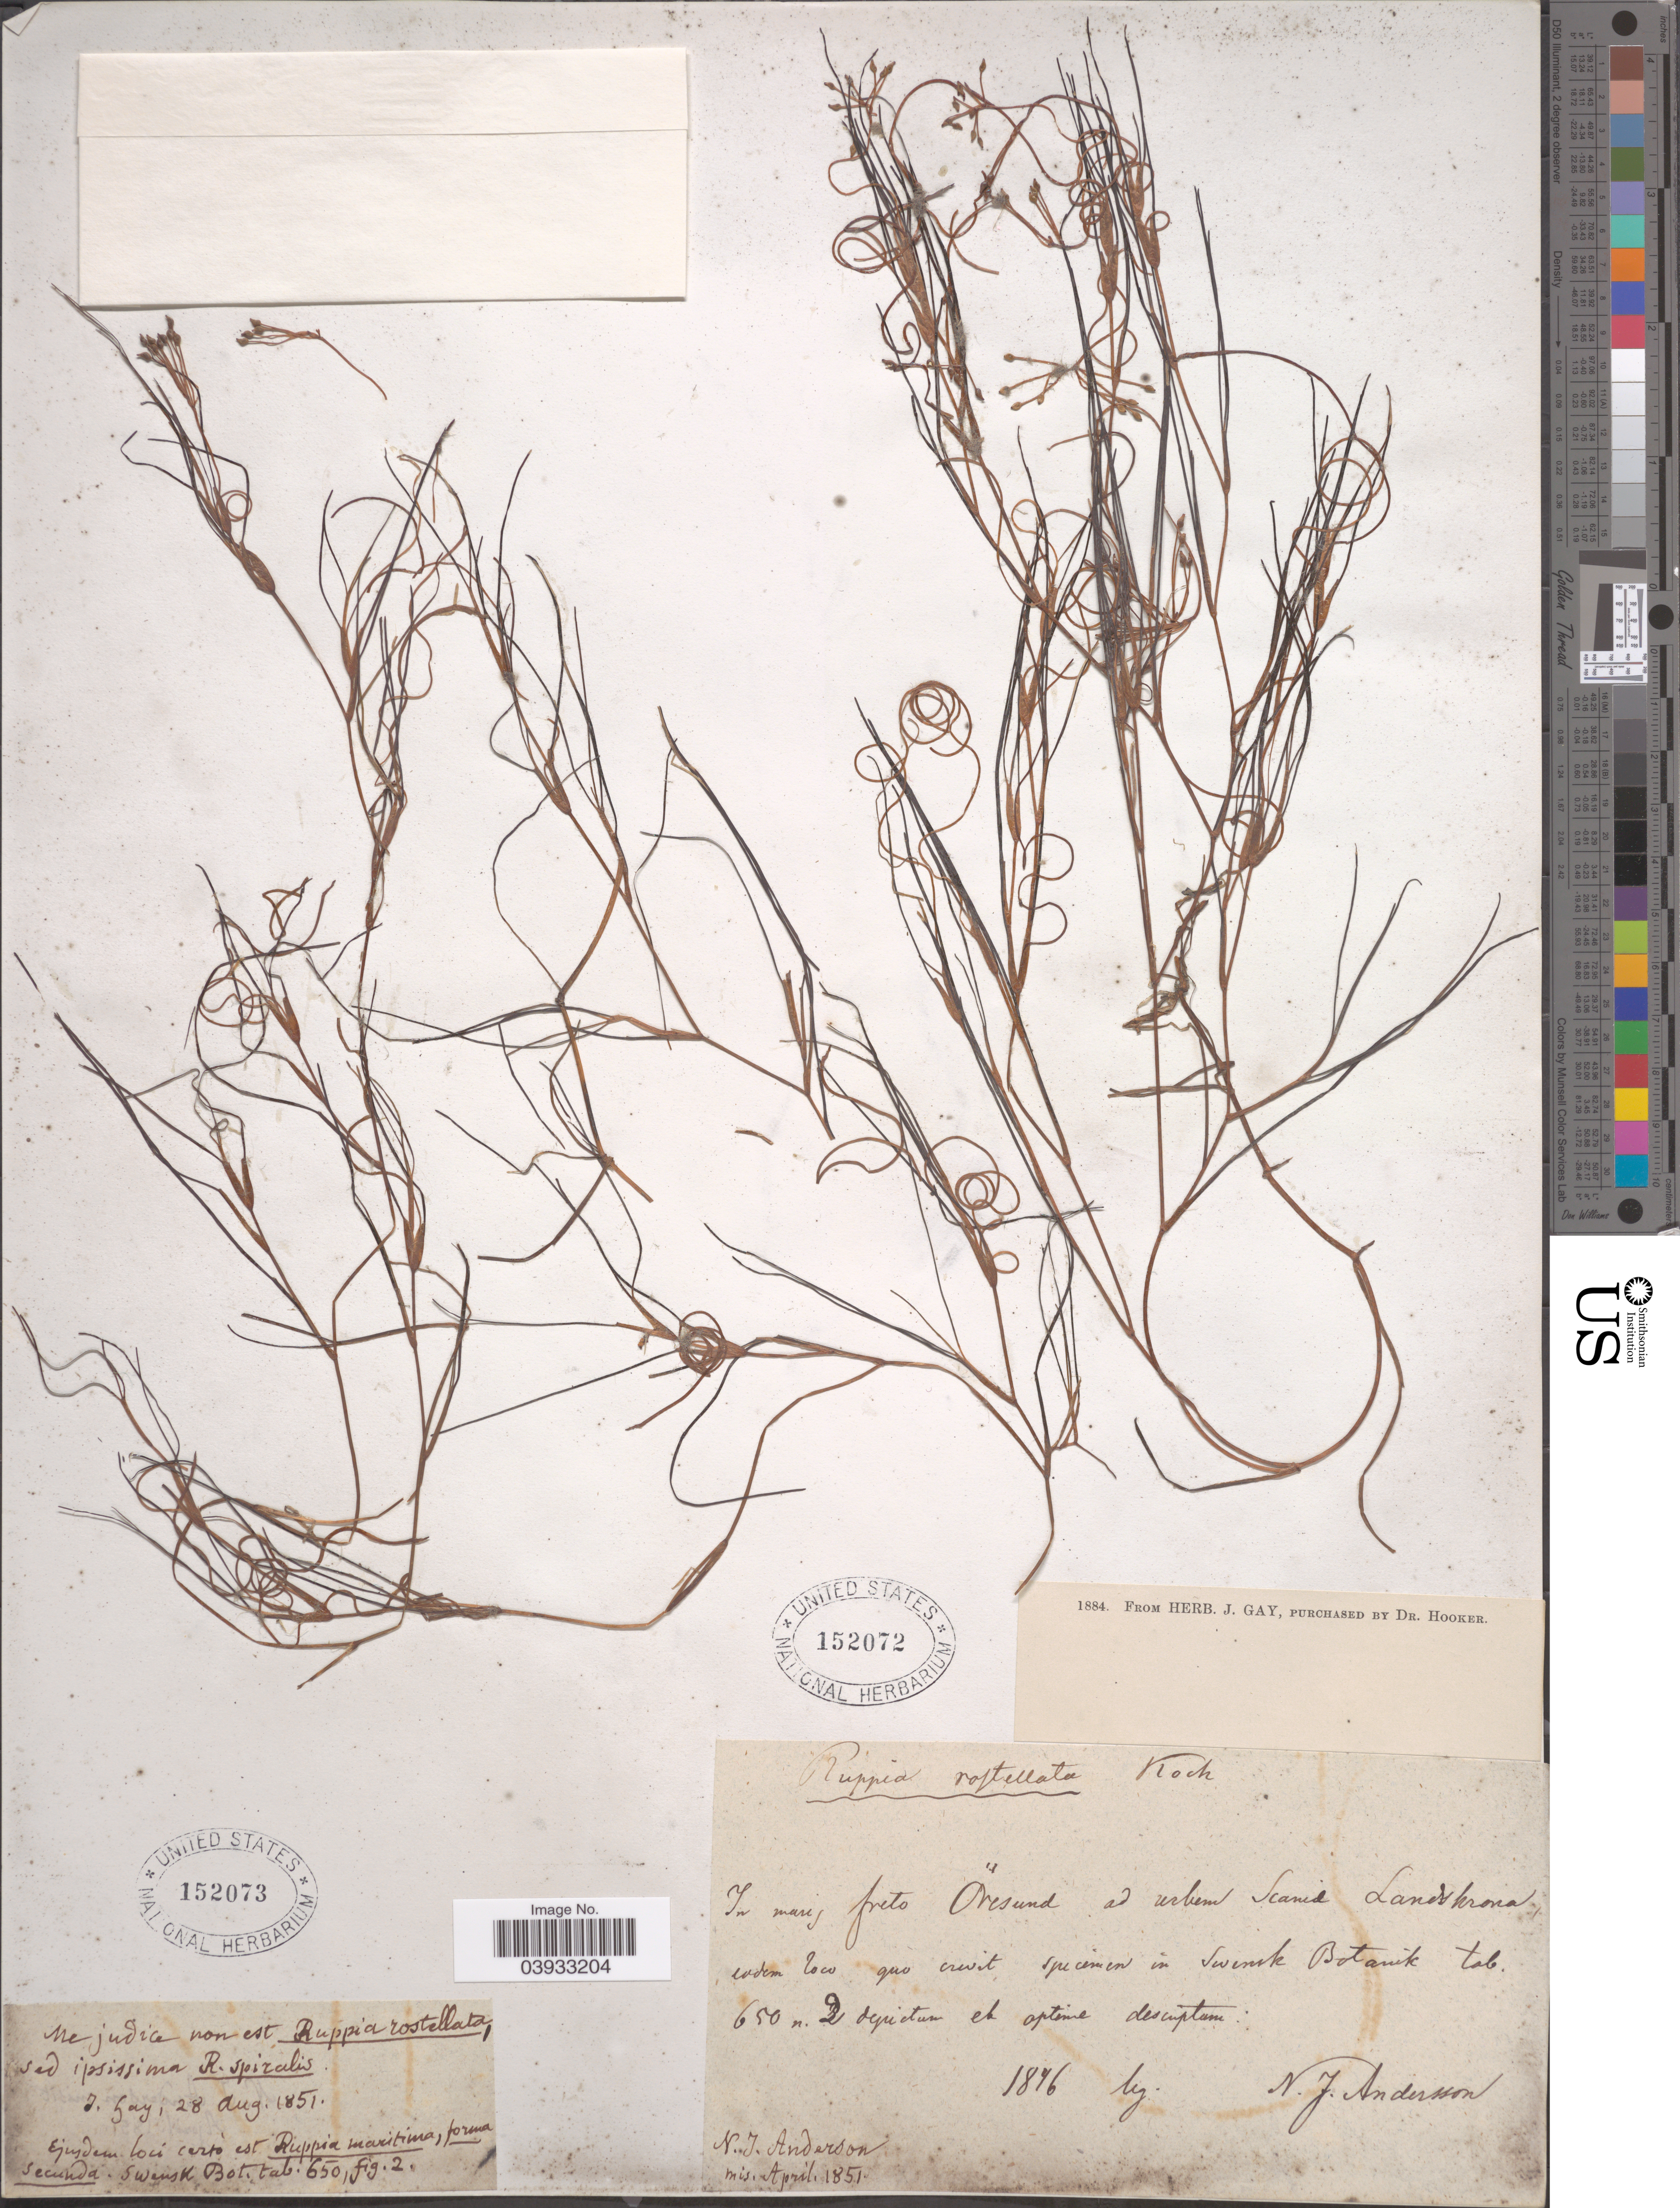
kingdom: Plantae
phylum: Tracheophyta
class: Liliopsida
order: Alismatales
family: Ruppiaceae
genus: Ruppia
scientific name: Ruppia rostellata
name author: W.D.J. Koch ex Rchb.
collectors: J. Gay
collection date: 1851-08-28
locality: Swensk Bot. tab.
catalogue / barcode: US 152073-2